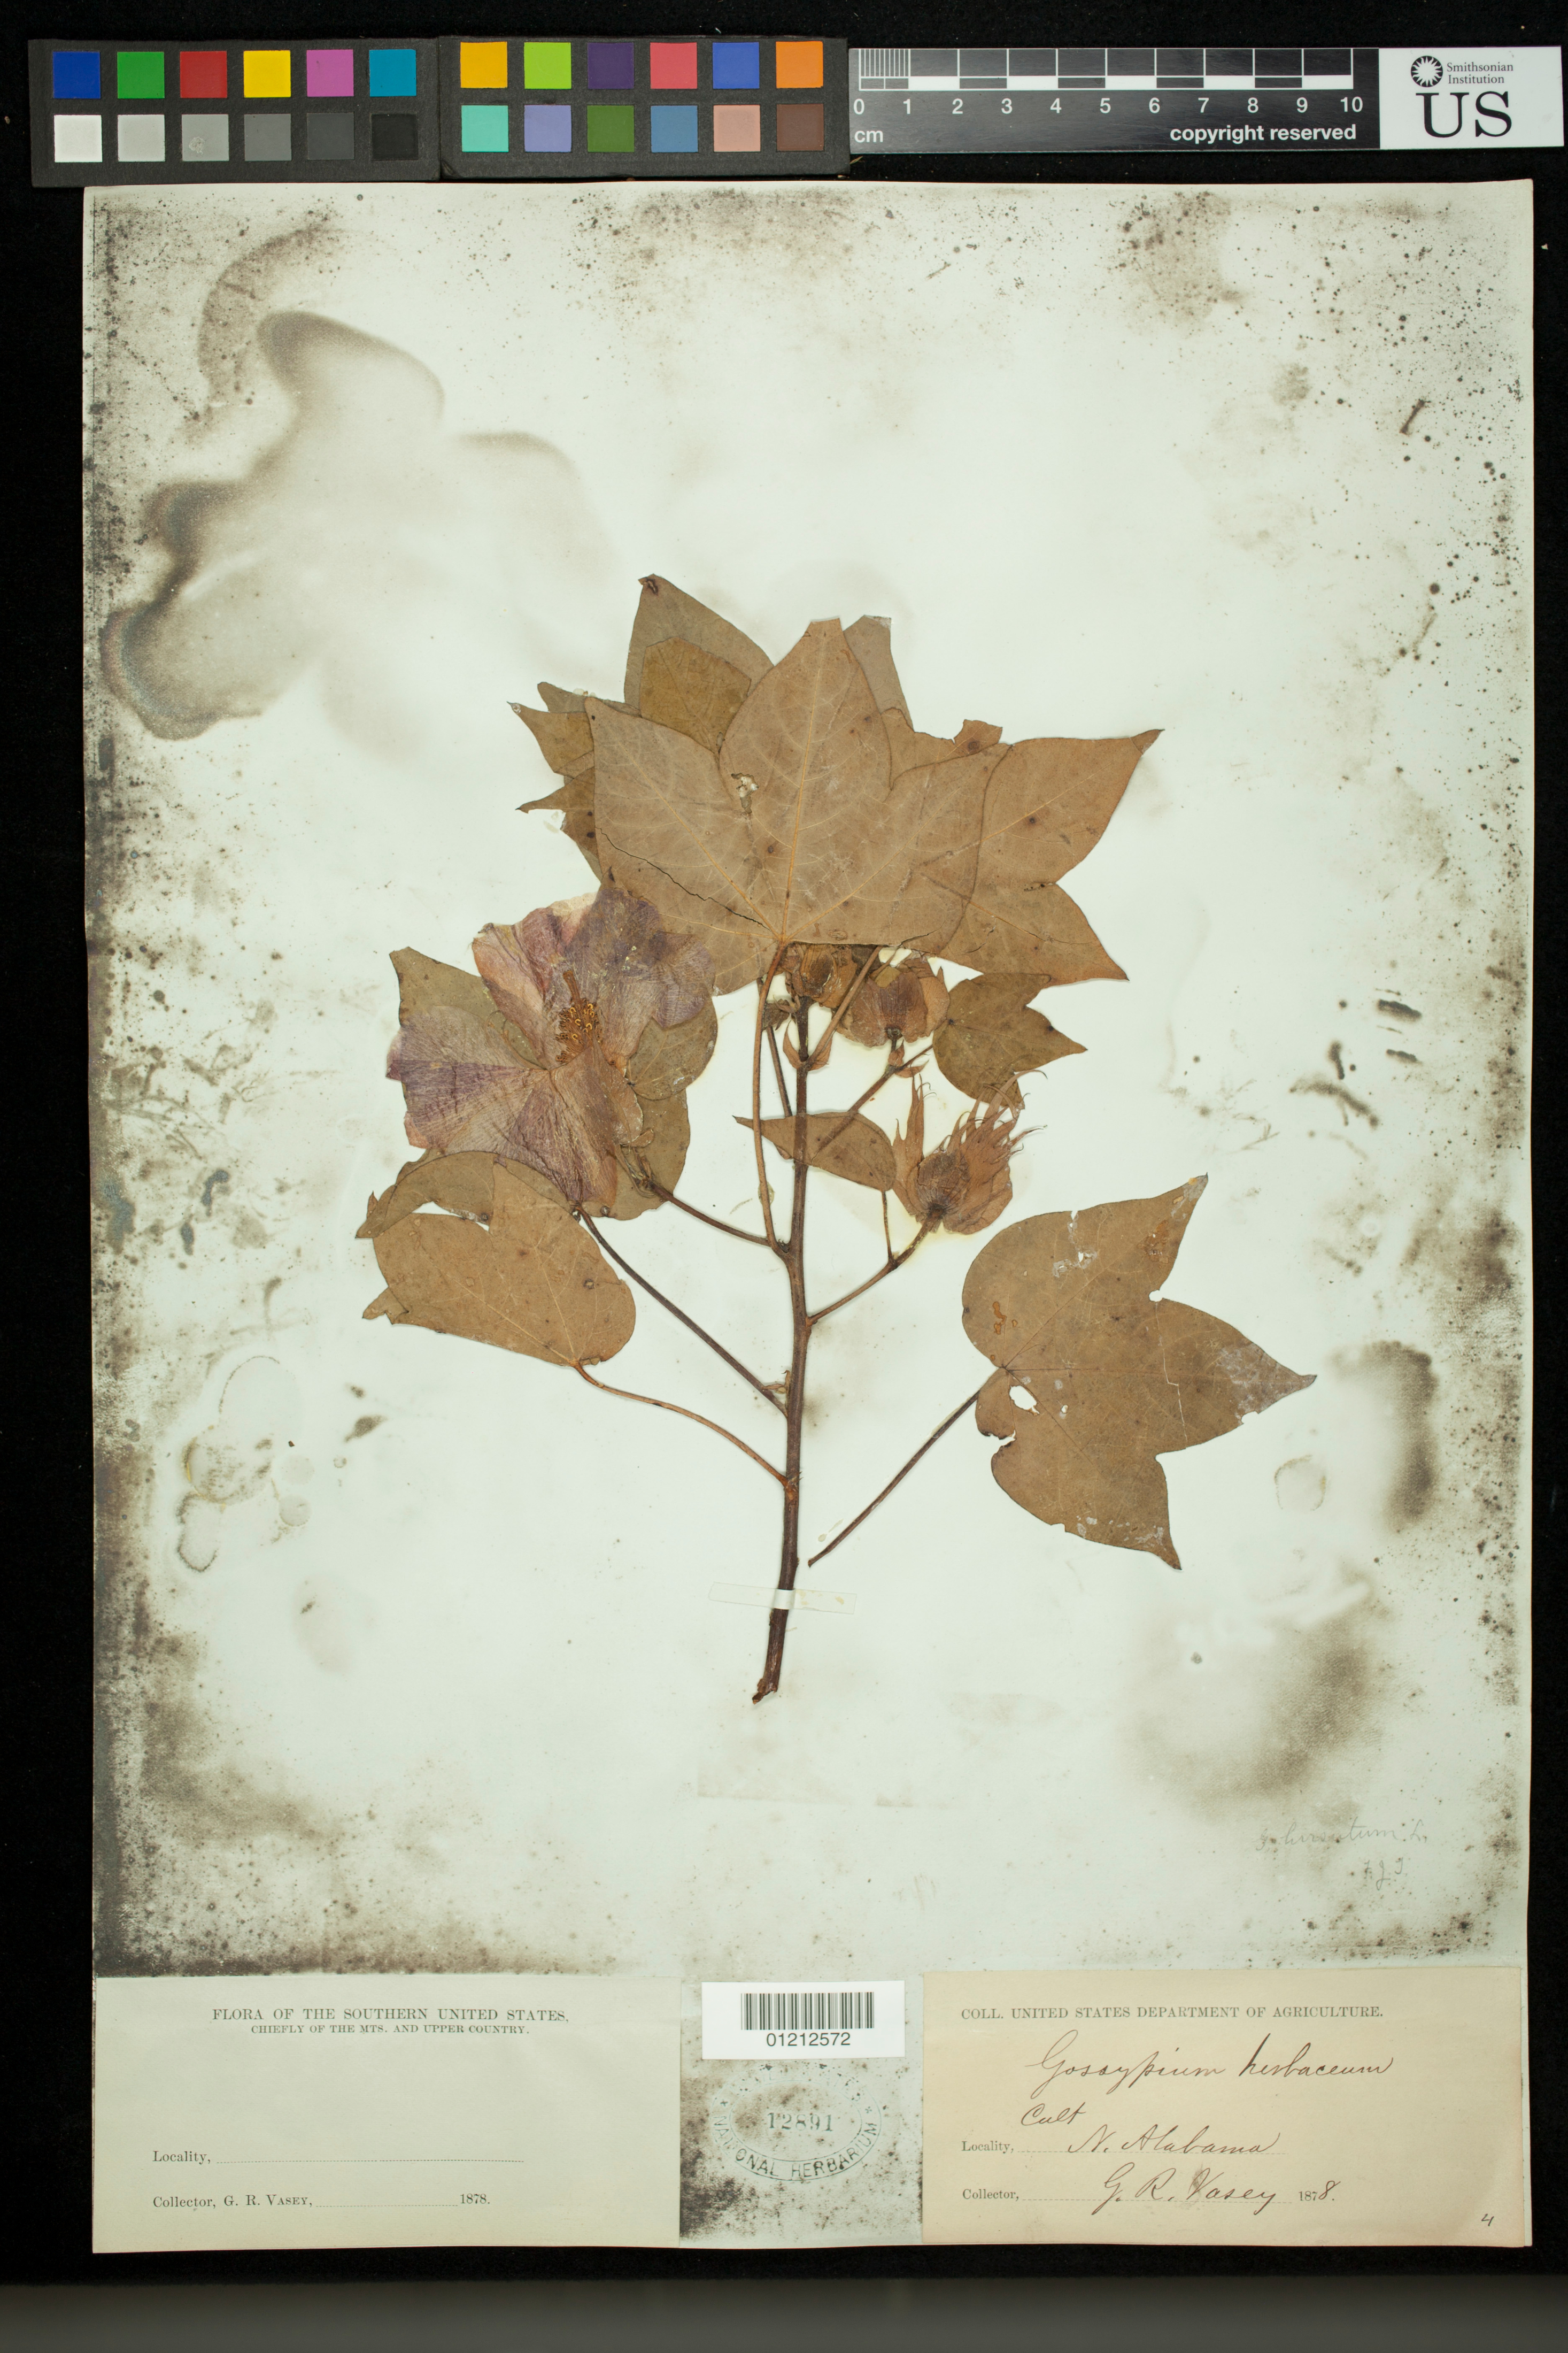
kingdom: Plantae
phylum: Tracheophyta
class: Magnoliopsida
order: Malvales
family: Malvaceae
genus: Gossypium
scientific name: Gossypium hirsutum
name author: L.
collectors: G. R. Vasey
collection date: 1878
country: United States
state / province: Alabama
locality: Northern Alabama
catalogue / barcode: US 12891